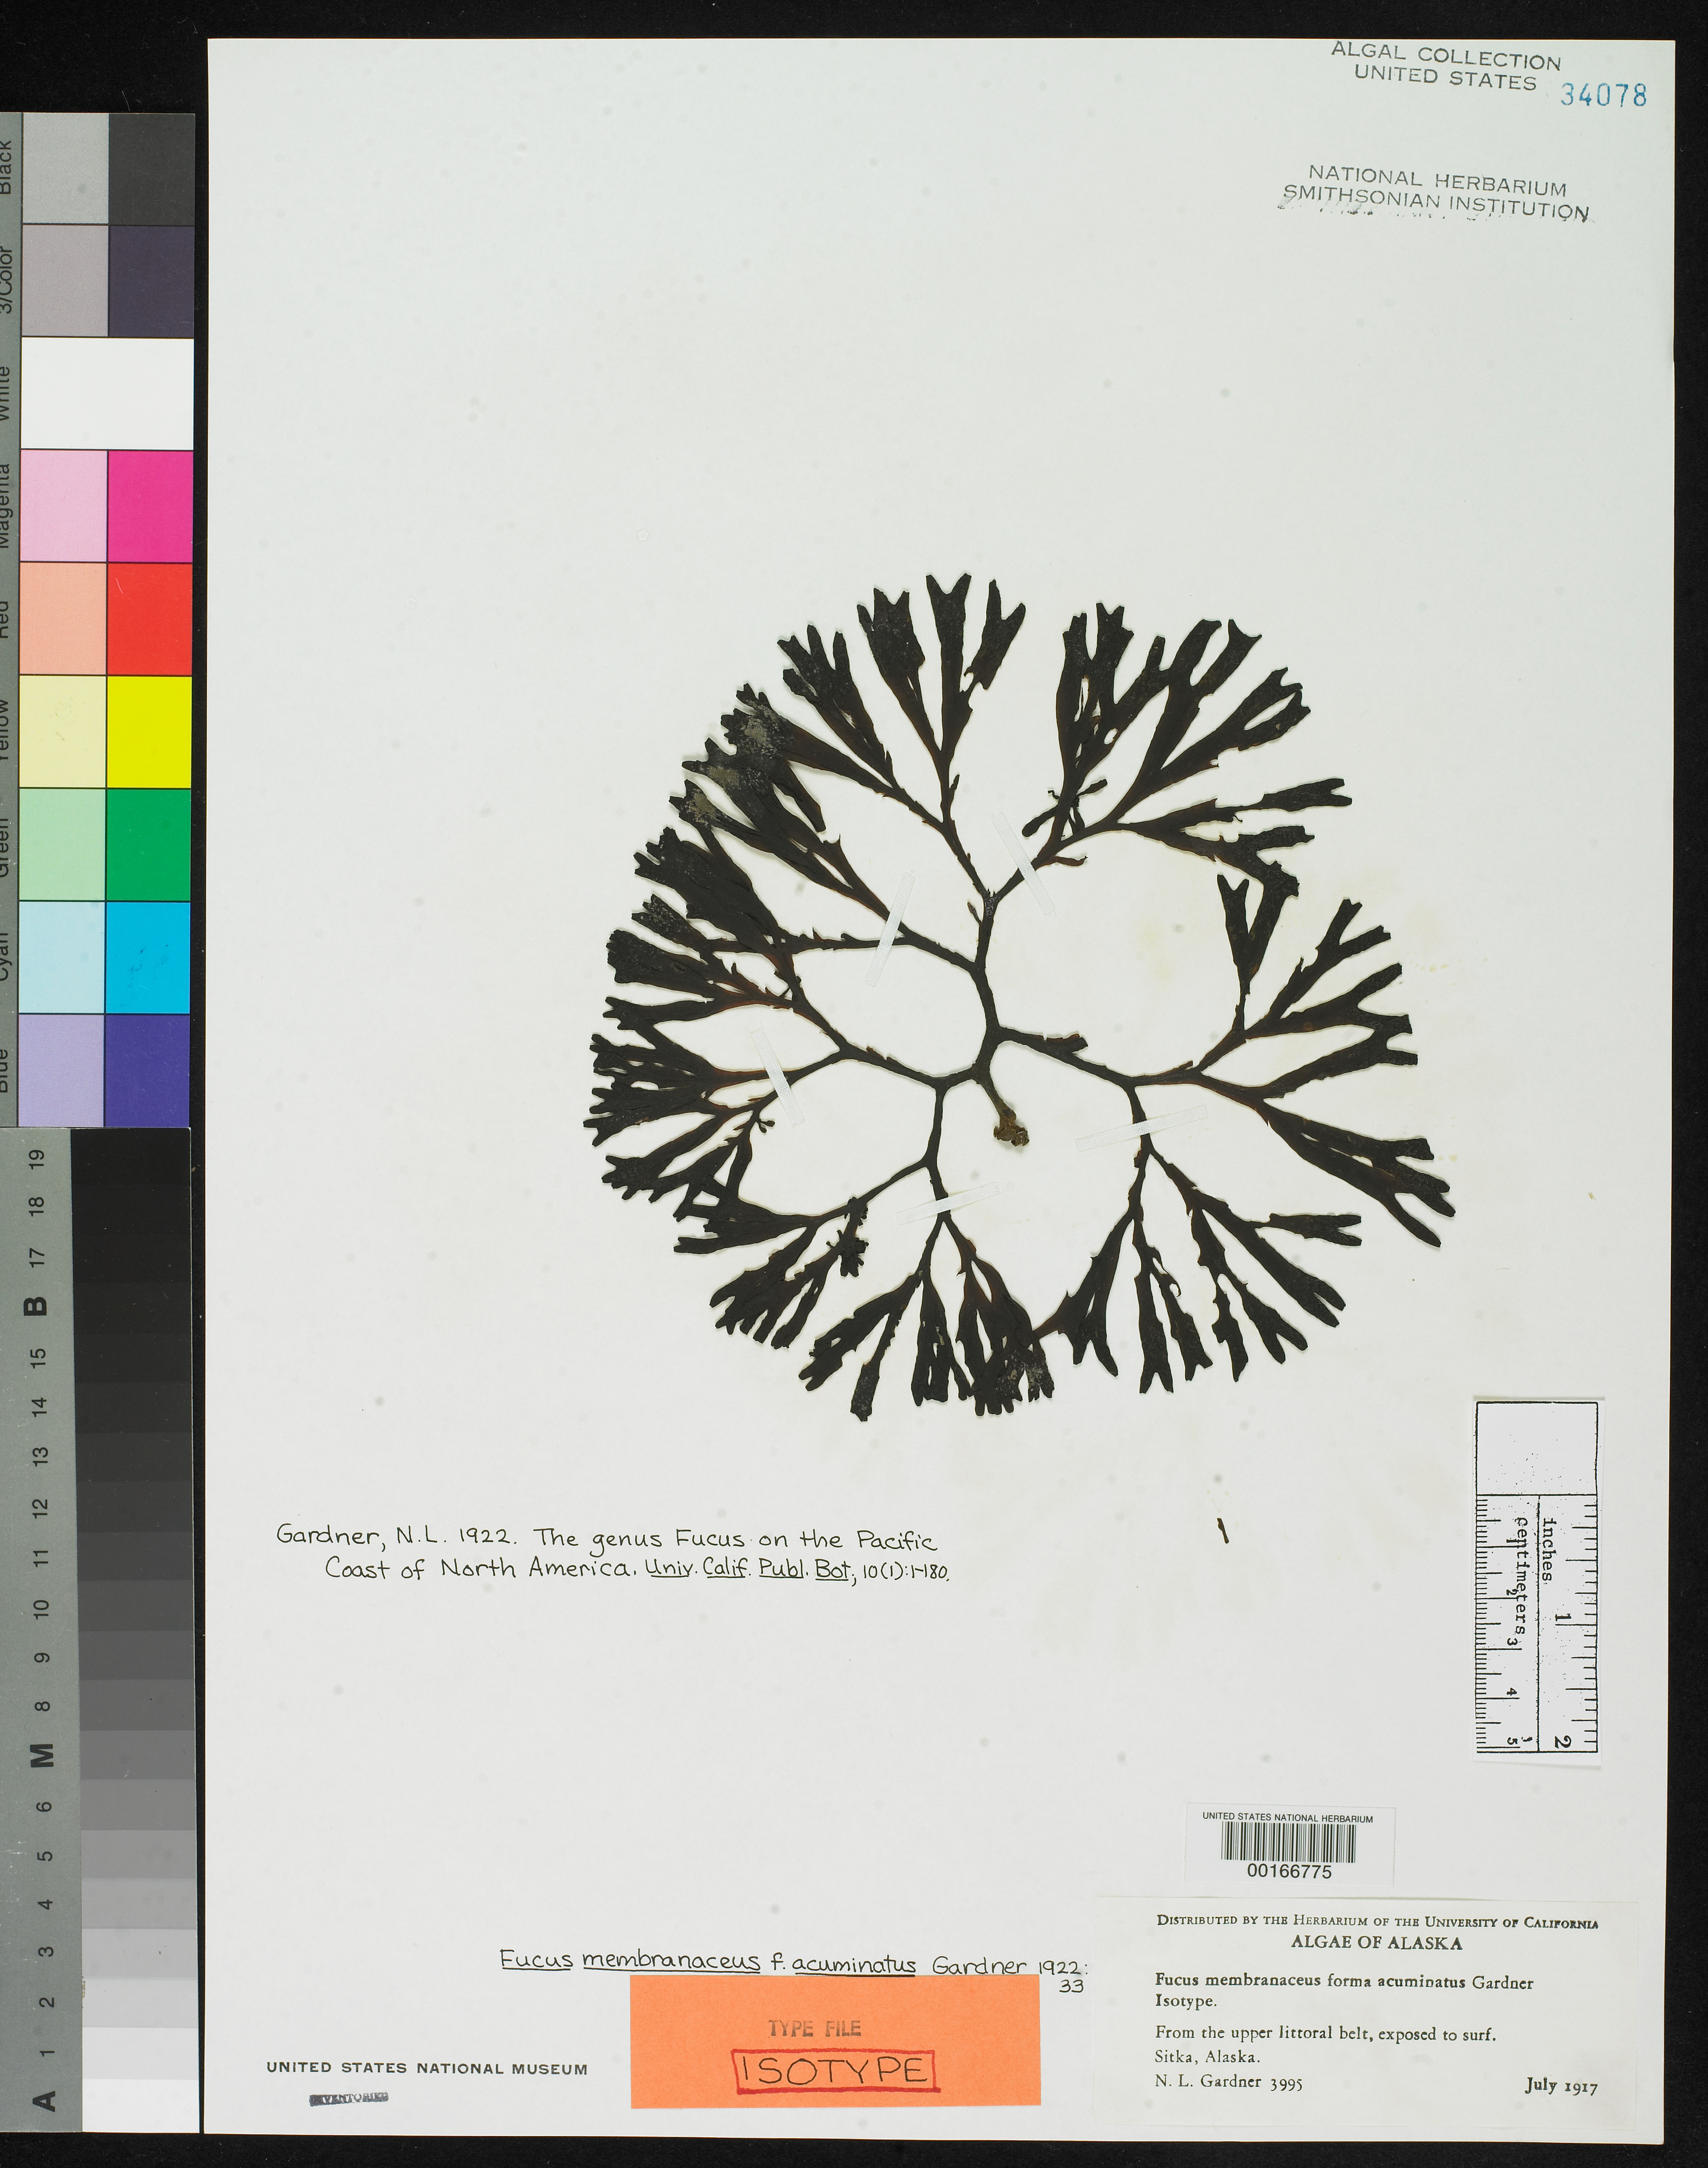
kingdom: Chromista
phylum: Ochrophyta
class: Phaeophyceae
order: Fucales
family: Fucaceae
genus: Fucus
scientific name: Fucus membranaceus f. acuminatus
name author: N.L. Gardner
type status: Isotype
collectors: N. Gardner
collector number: NLG 3995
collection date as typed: Jul 1917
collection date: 1917-07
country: United States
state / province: Alaska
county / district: Sitka Division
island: Baranof Island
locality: Sitka.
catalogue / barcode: US 34078